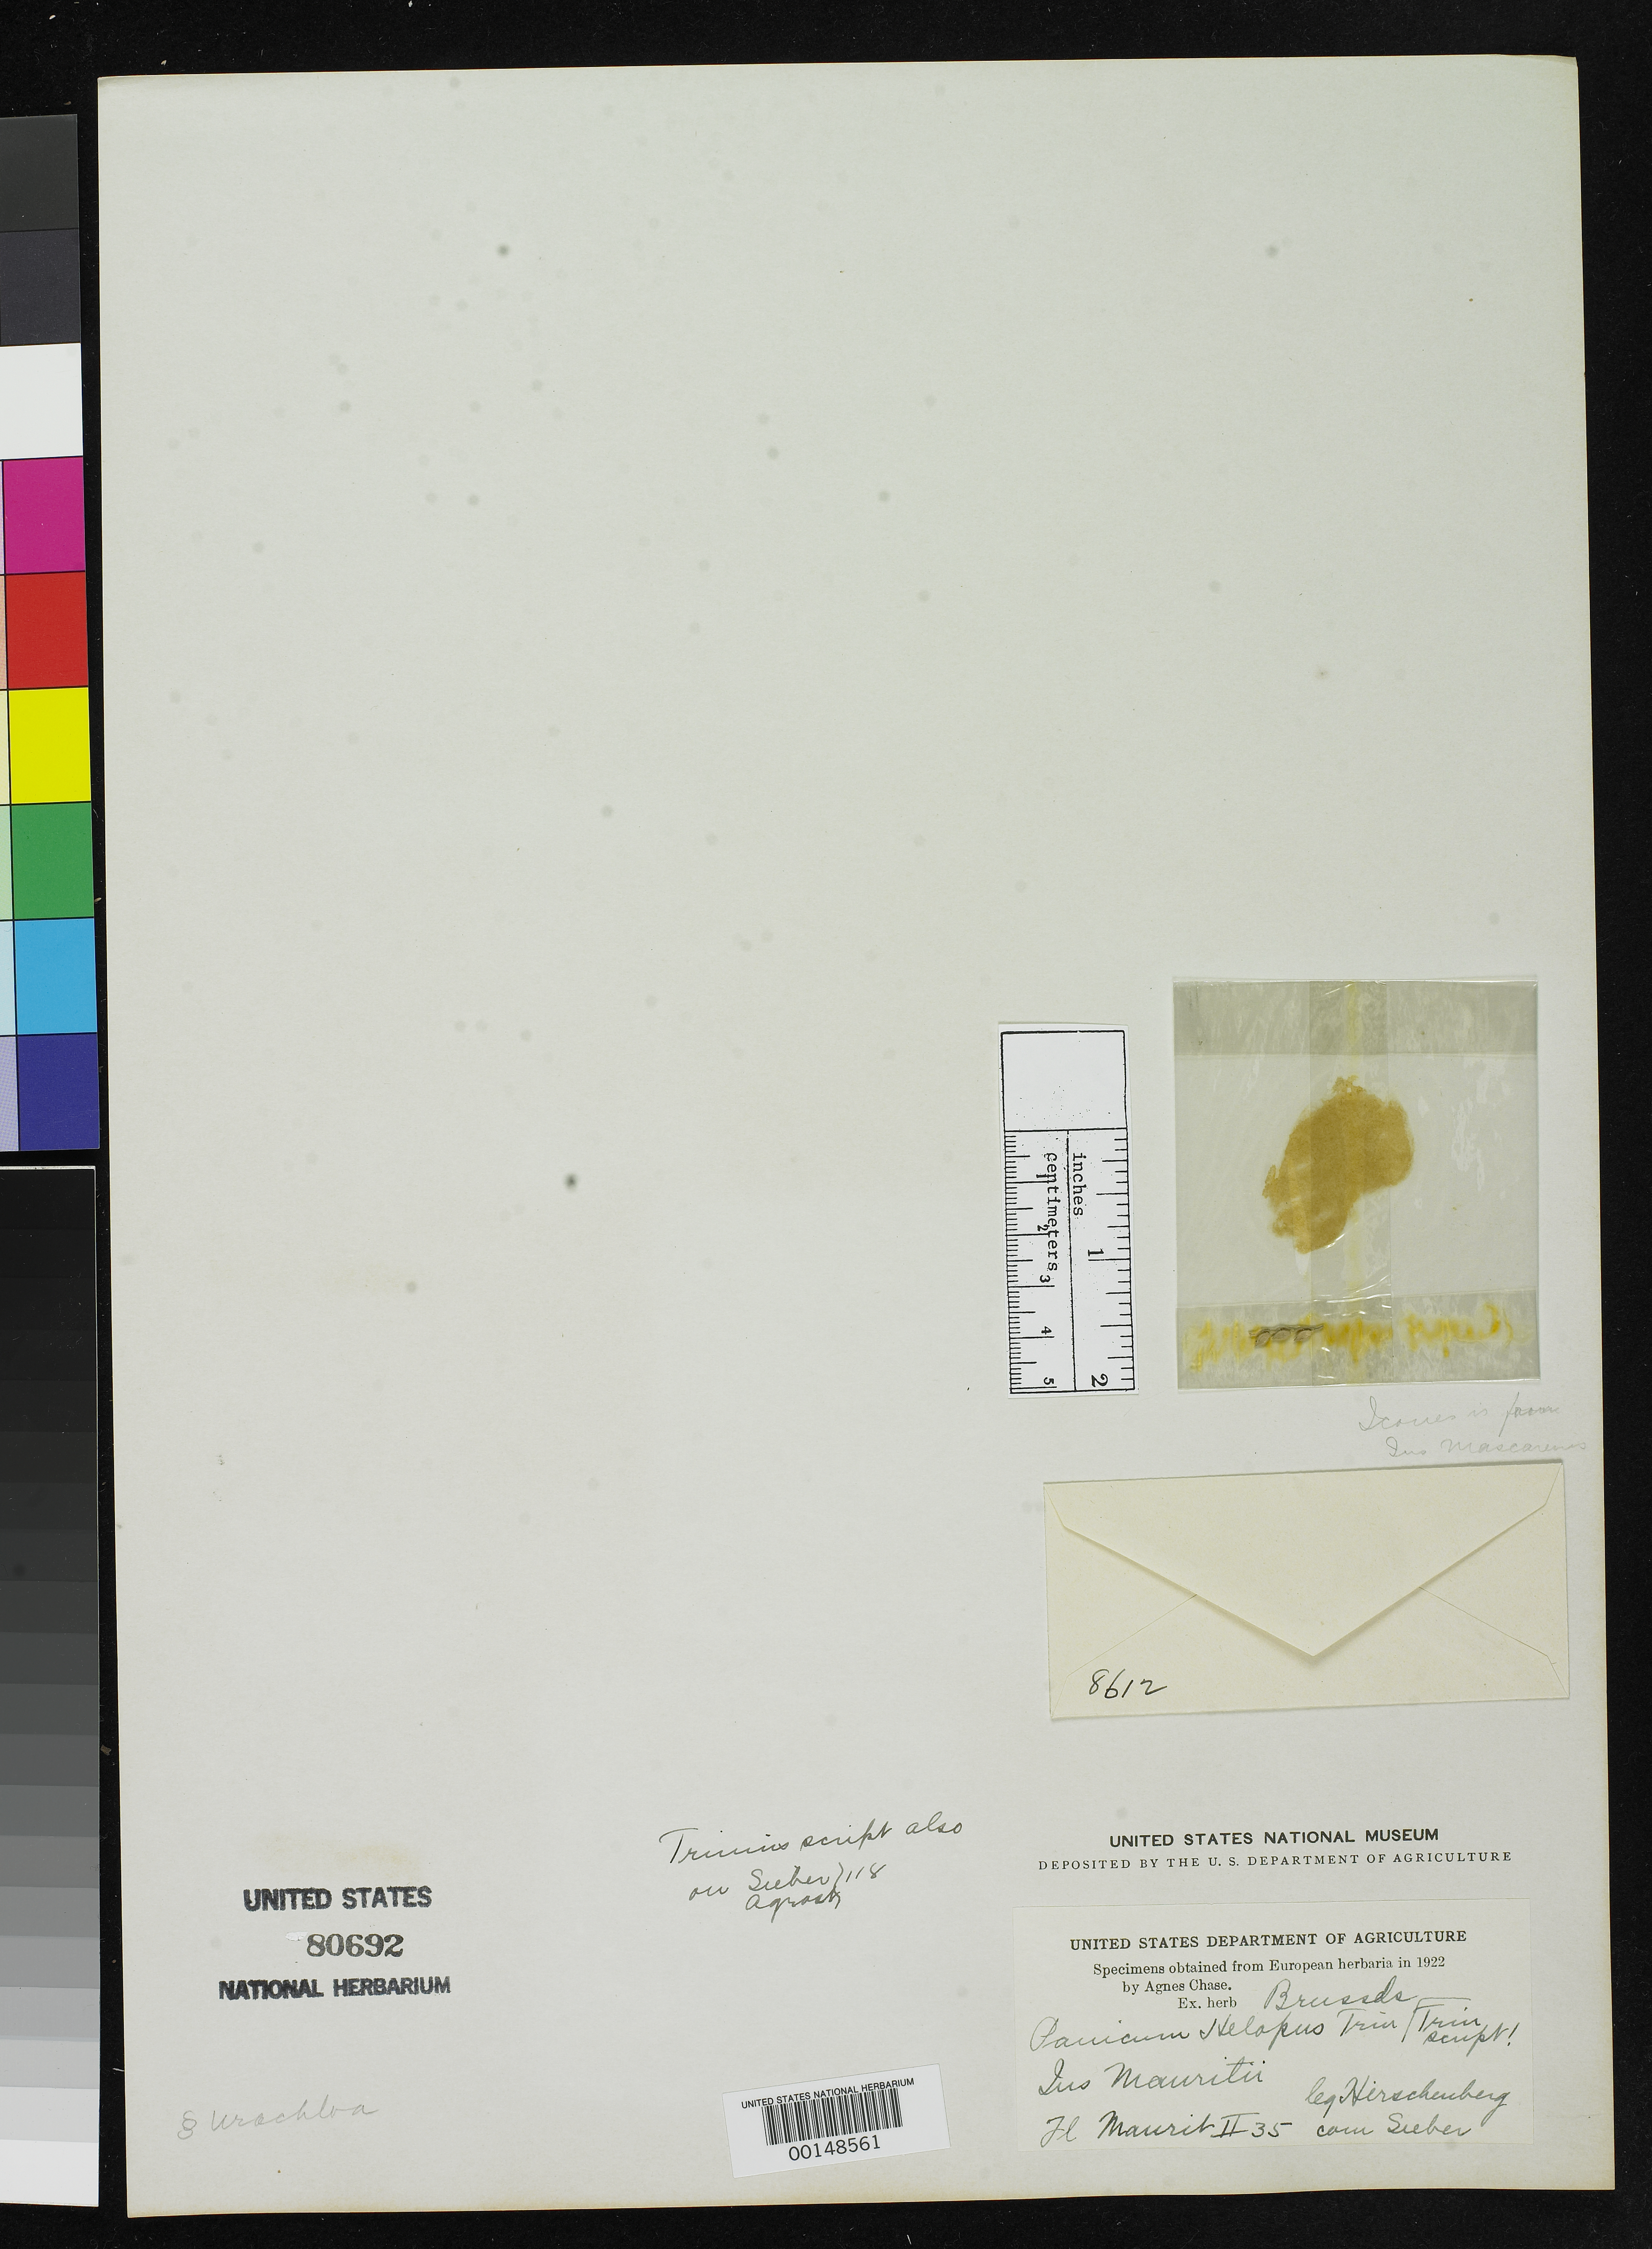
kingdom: Plantae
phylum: Tracheophyta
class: Liliopsida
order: Poales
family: Poaceae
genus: Panicum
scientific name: Panicum helopus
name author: Trin. in Spreng.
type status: Type Fragment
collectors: -. Hirschenberg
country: Seychelles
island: Aldabra Atoll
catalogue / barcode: US 80692